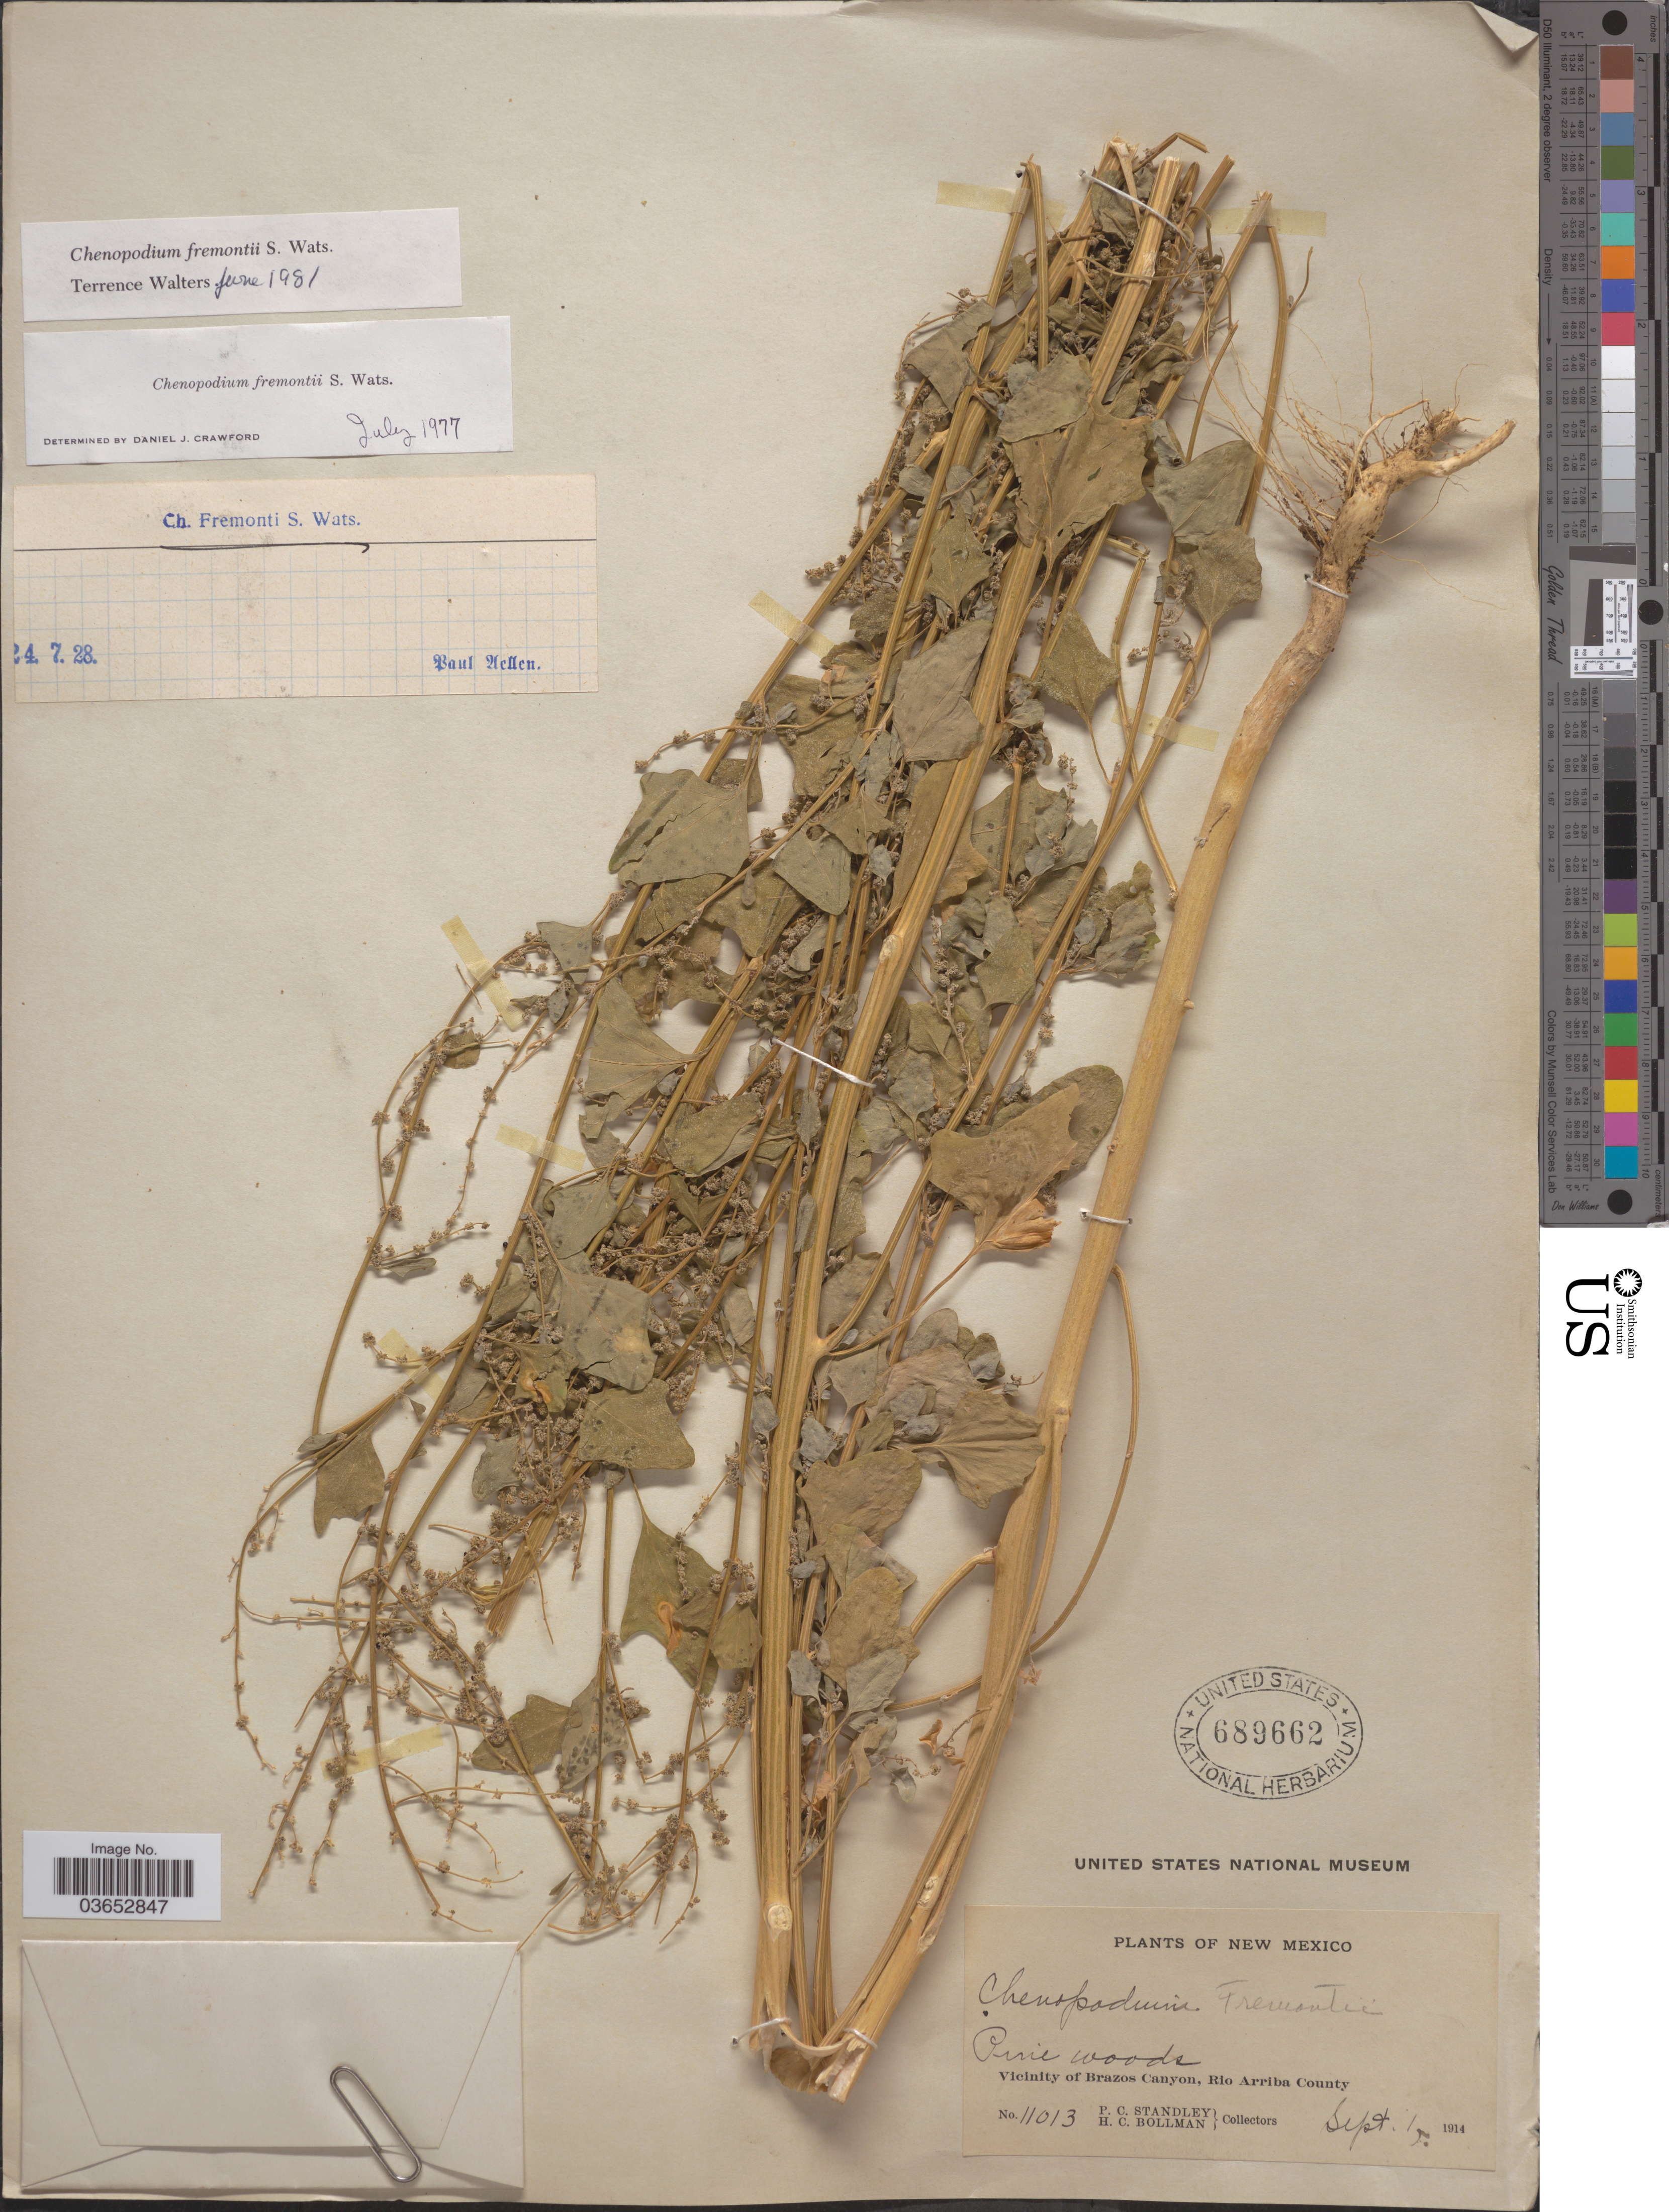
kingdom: Plantae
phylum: Tracheophyta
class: Magnoliopsida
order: Caryophyllales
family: Amaranthaceae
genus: Chenopodium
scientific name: Chenopodium fremontii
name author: S. Watson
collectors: P. C. Standley & H. C. Bollman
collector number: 11013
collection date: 1914-01-15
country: United States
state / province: New Mexico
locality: Vicinity of Brazos Canyon, Rio Arriba County.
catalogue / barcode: US 689662